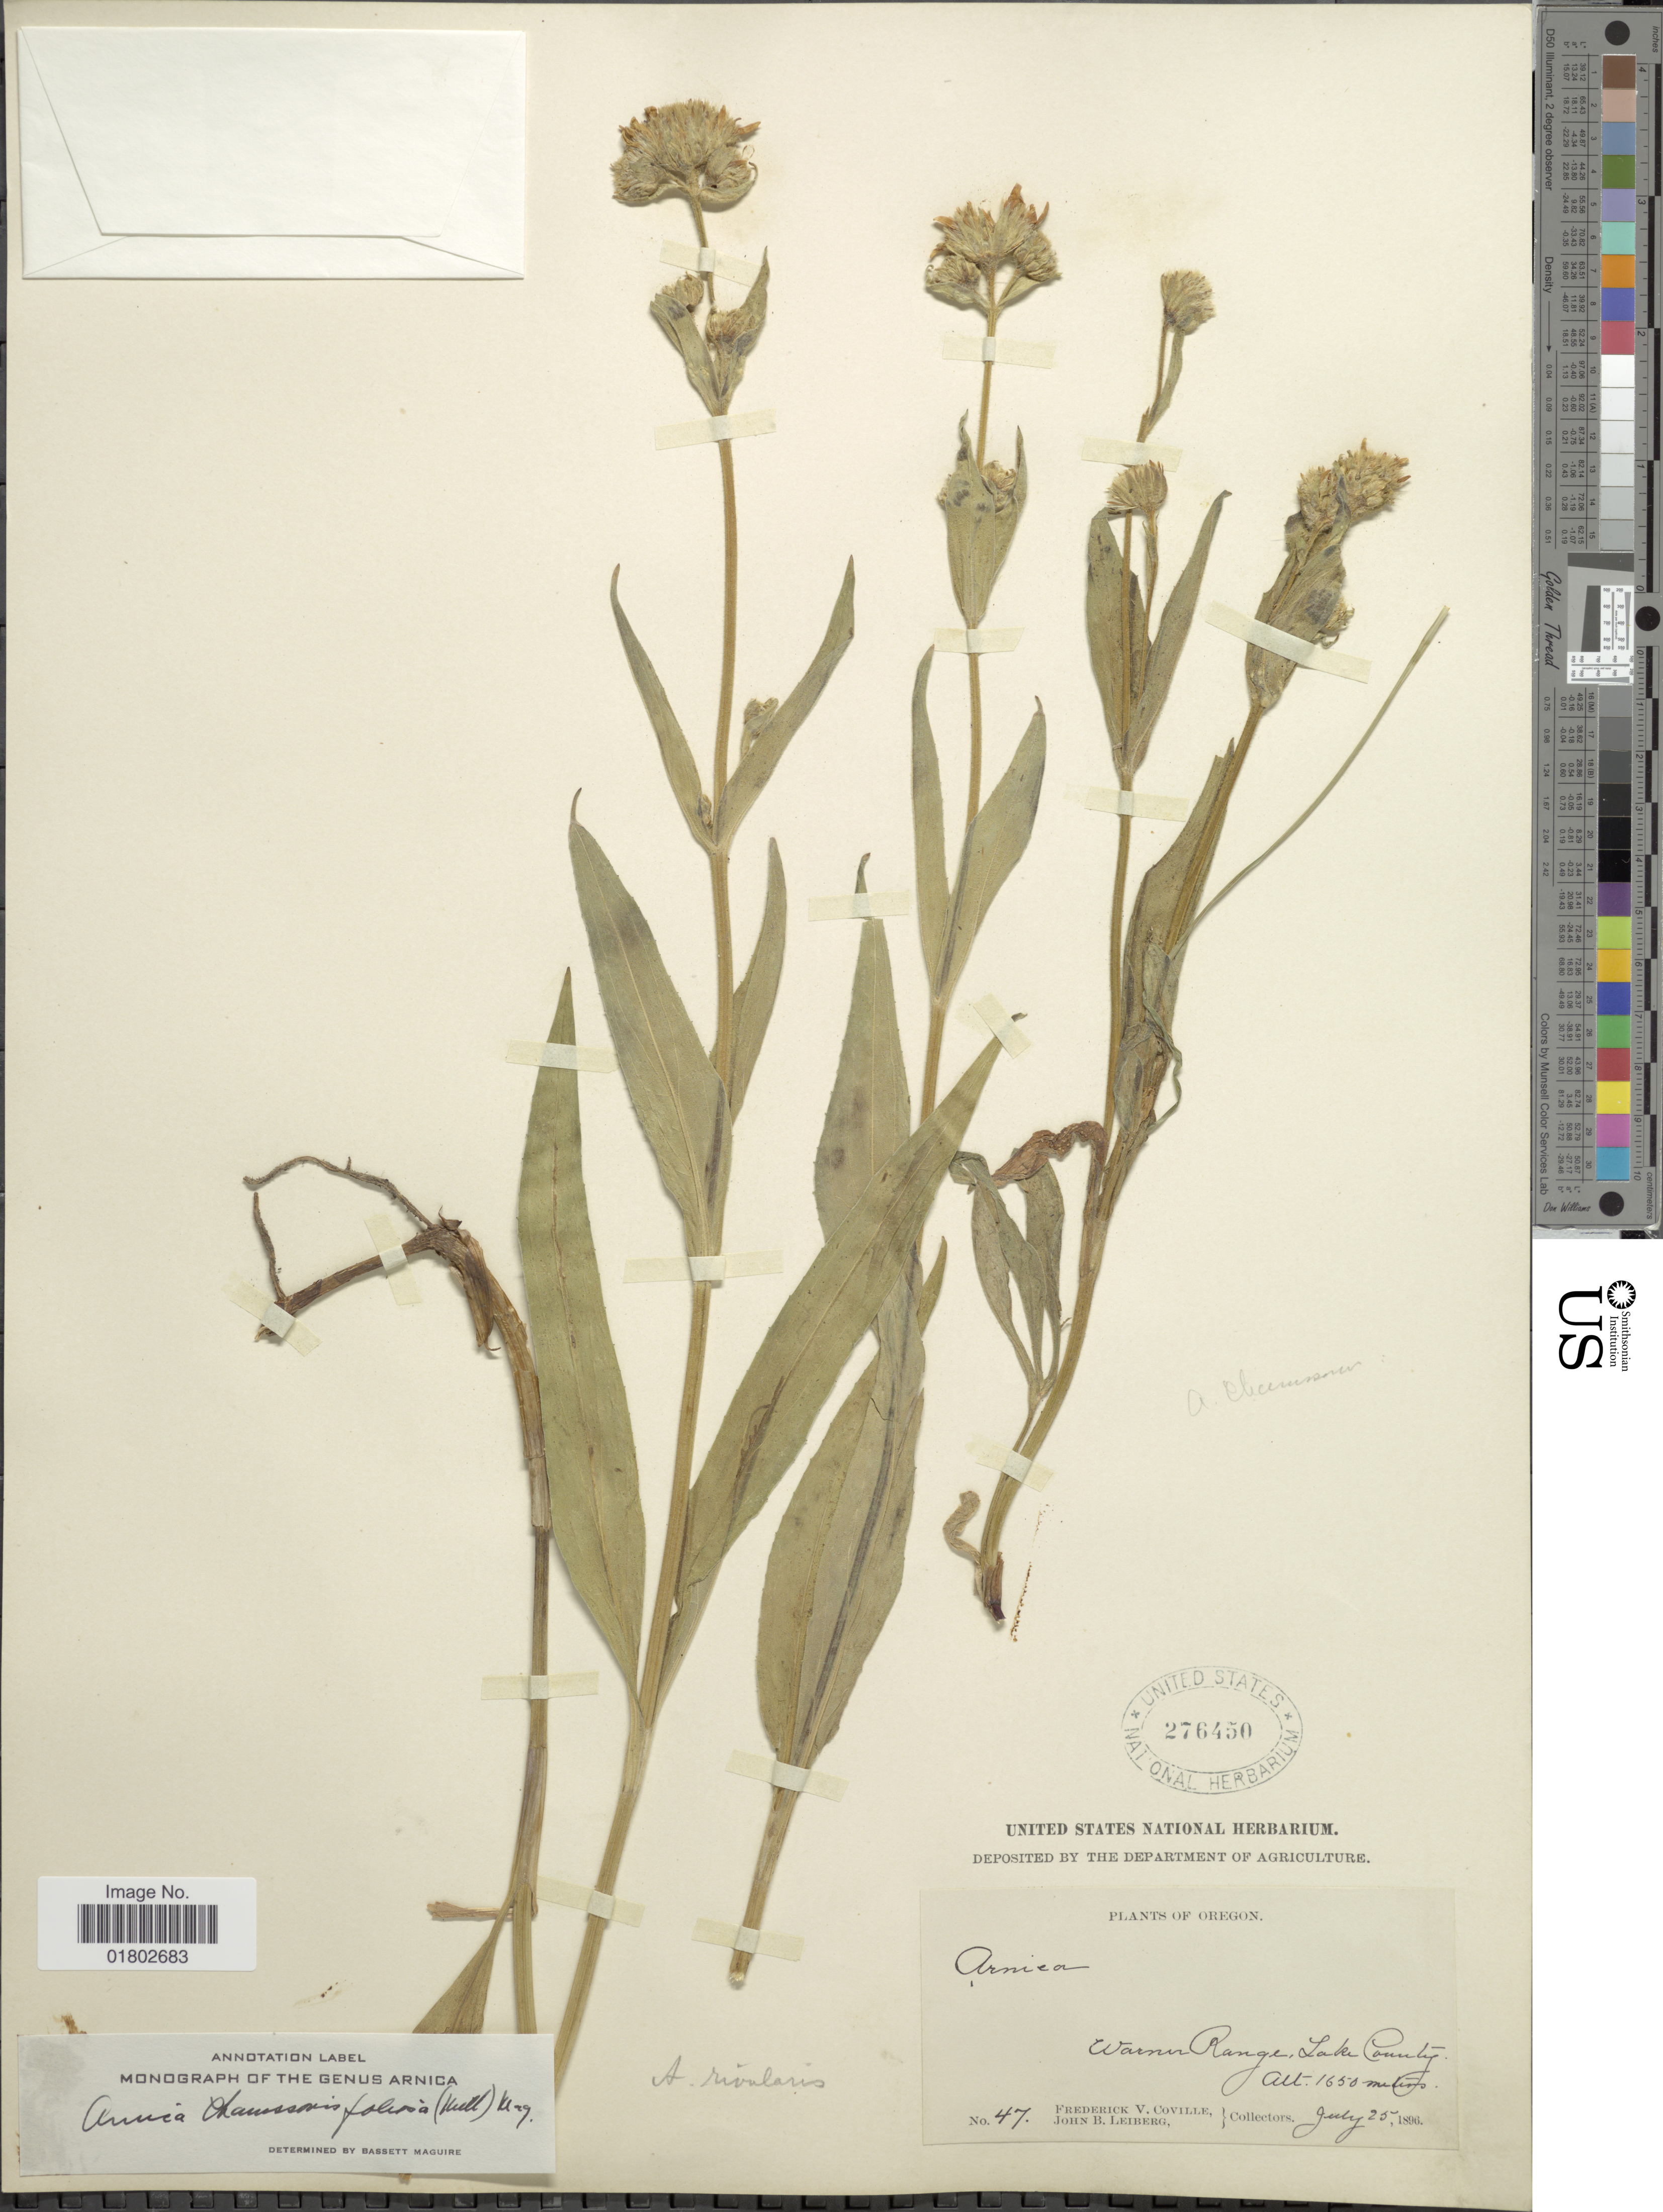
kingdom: Plantae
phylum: Tracheophyta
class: Magnoliopsida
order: Asterales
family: Asteraceae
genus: Arnica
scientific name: Arnica chamissonis subsp. foliosa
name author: (Nutt.) Maguire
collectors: F. V. Coville & J. B. Leiberg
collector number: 47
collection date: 1896-07-25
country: United States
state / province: Oregon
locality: Warner Range, Lake County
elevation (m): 1650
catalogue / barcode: US 276450